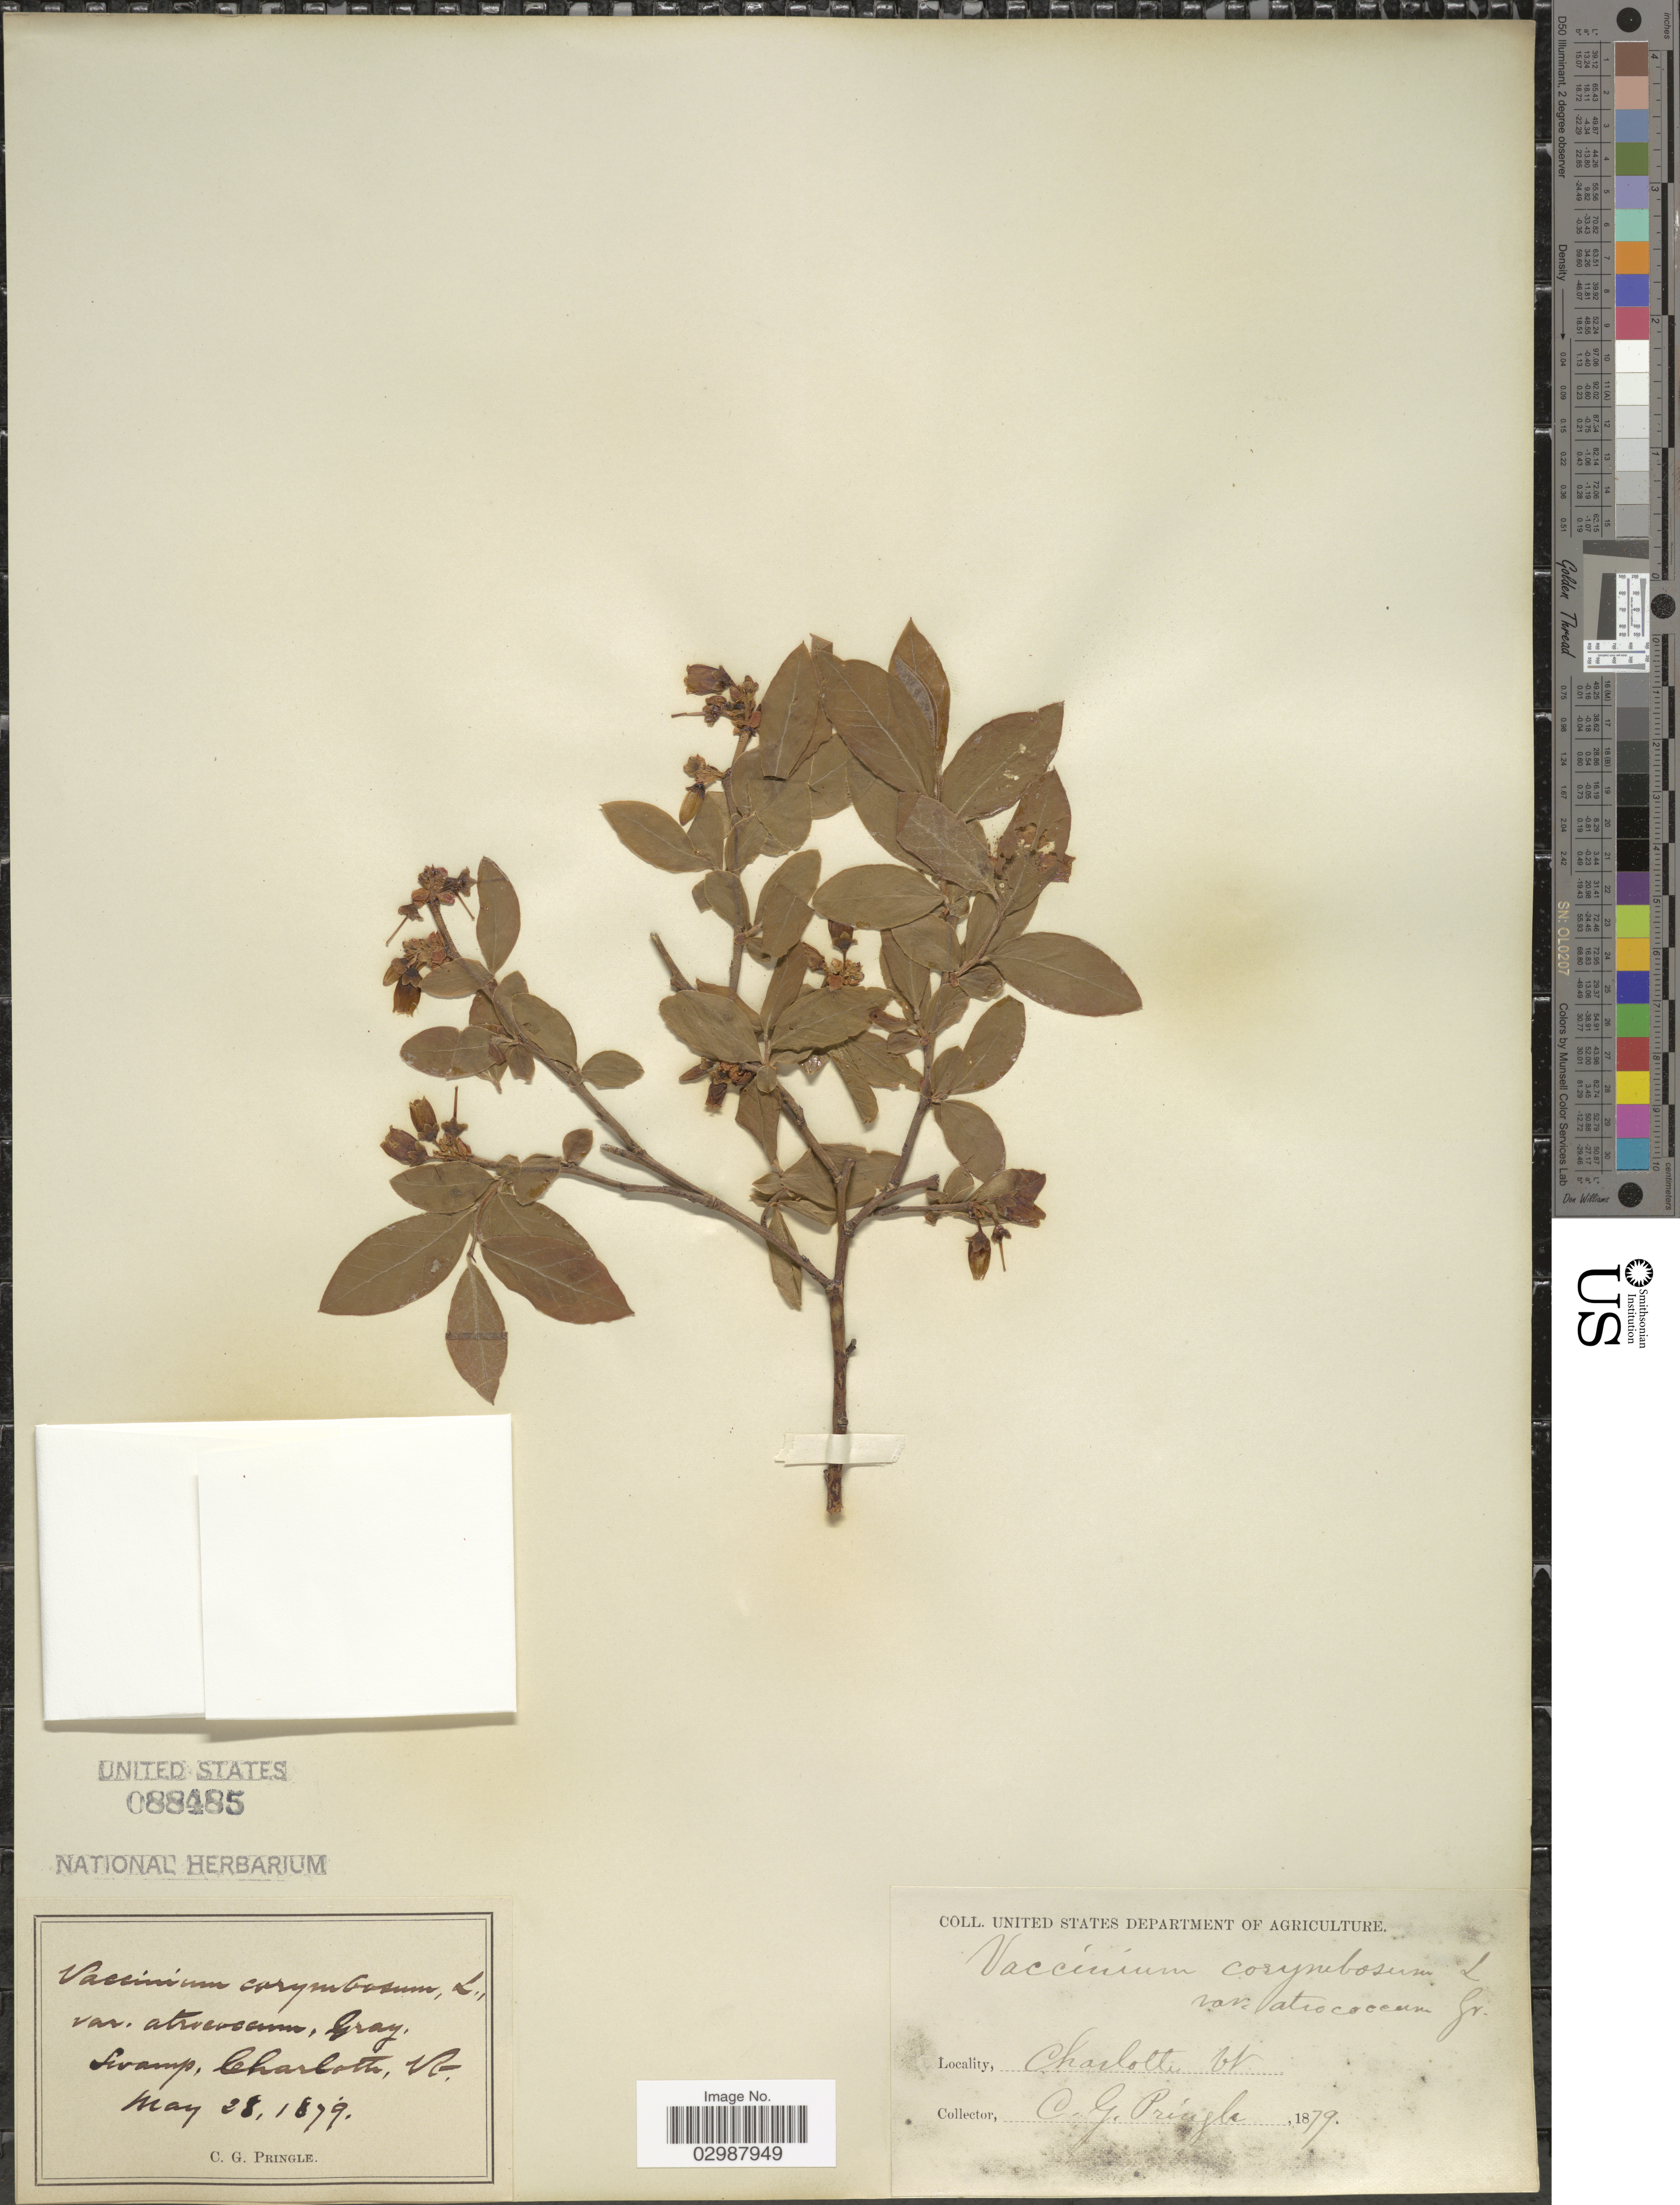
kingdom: Plantae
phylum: Tracheophyta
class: Magnoliopsida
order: Ericales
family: Ericaceae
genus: Vaccinium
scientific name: Vaccinium corymbosum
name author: L.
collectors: C. G. Pringle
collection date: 1879-05-28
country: United States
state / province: Vermont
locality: Swamp, Charlotte.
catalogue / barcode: US 88485